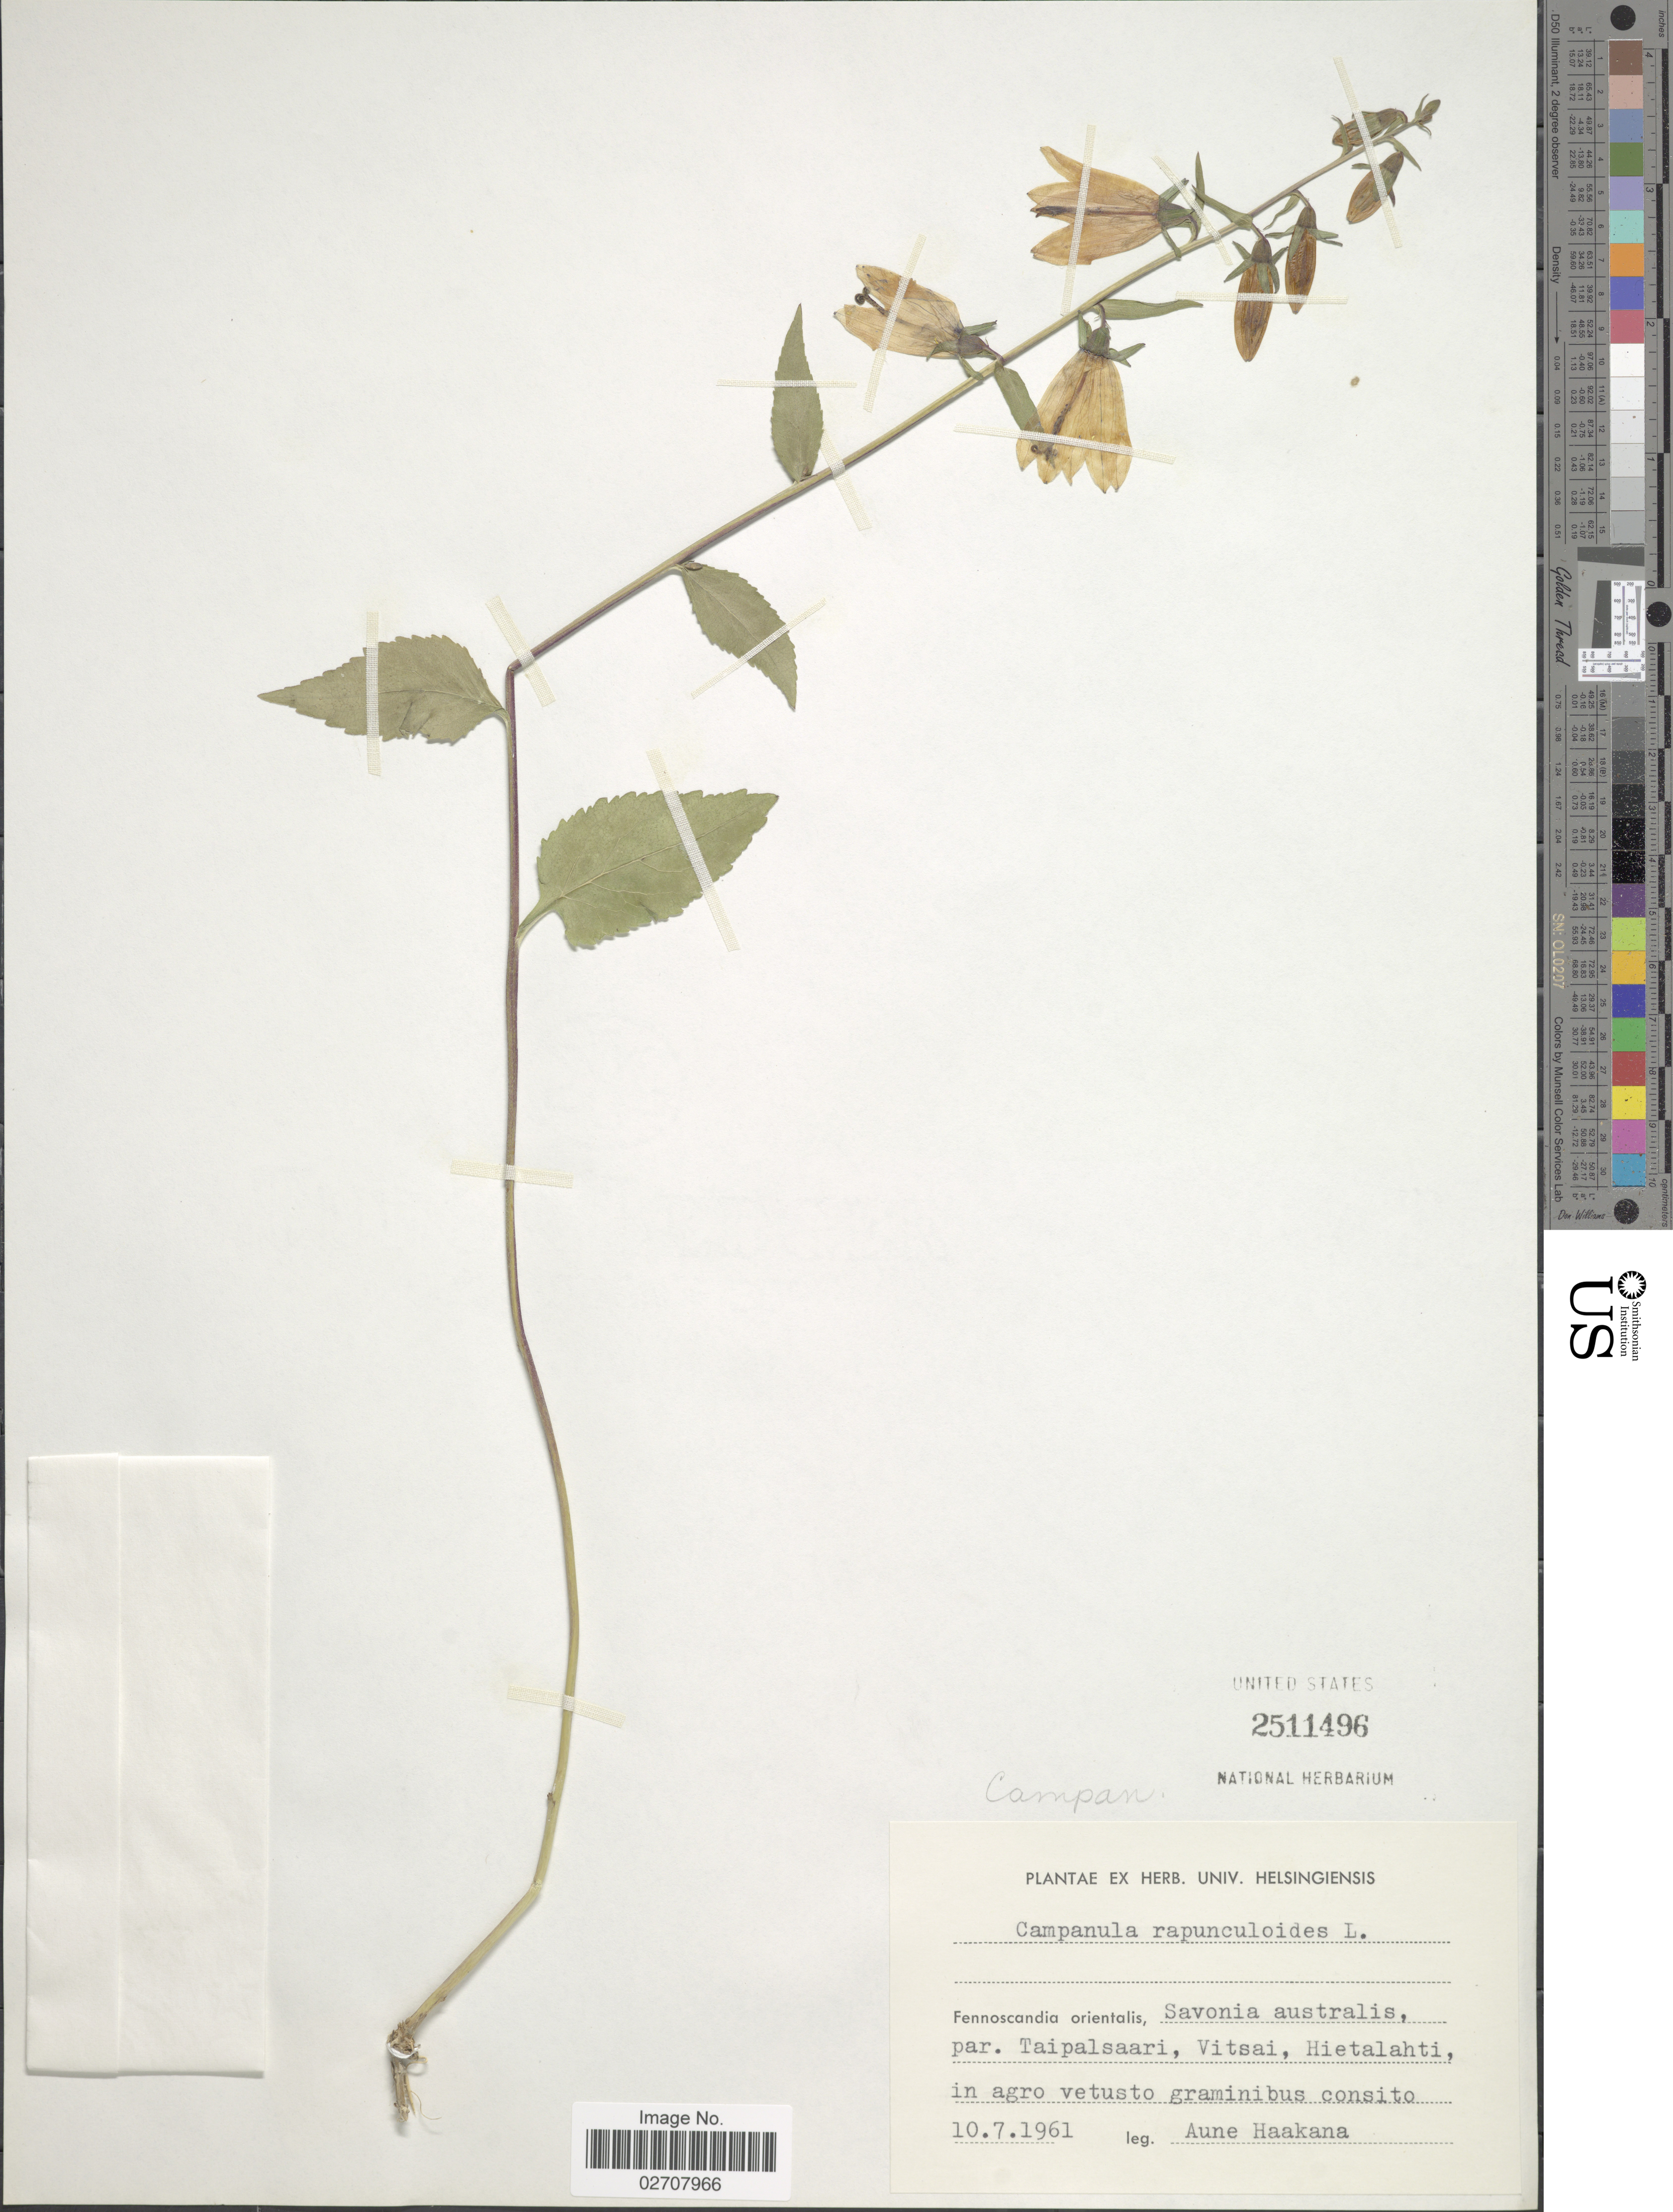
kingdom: Plantae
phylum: Tracheophyta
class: Magnoliopsida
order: Asterales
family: Campanulaceae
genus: Campanula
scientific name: Campanula rapunculoides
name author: L.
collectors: A. Haakana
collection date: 1961-07-10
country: Finland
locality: Fennoscandia orientalis, Savonia australis, par. Taiapalsaari, Vitsai, Hietalahti, in agro vetustograminibus consito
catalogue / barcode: US 2511496